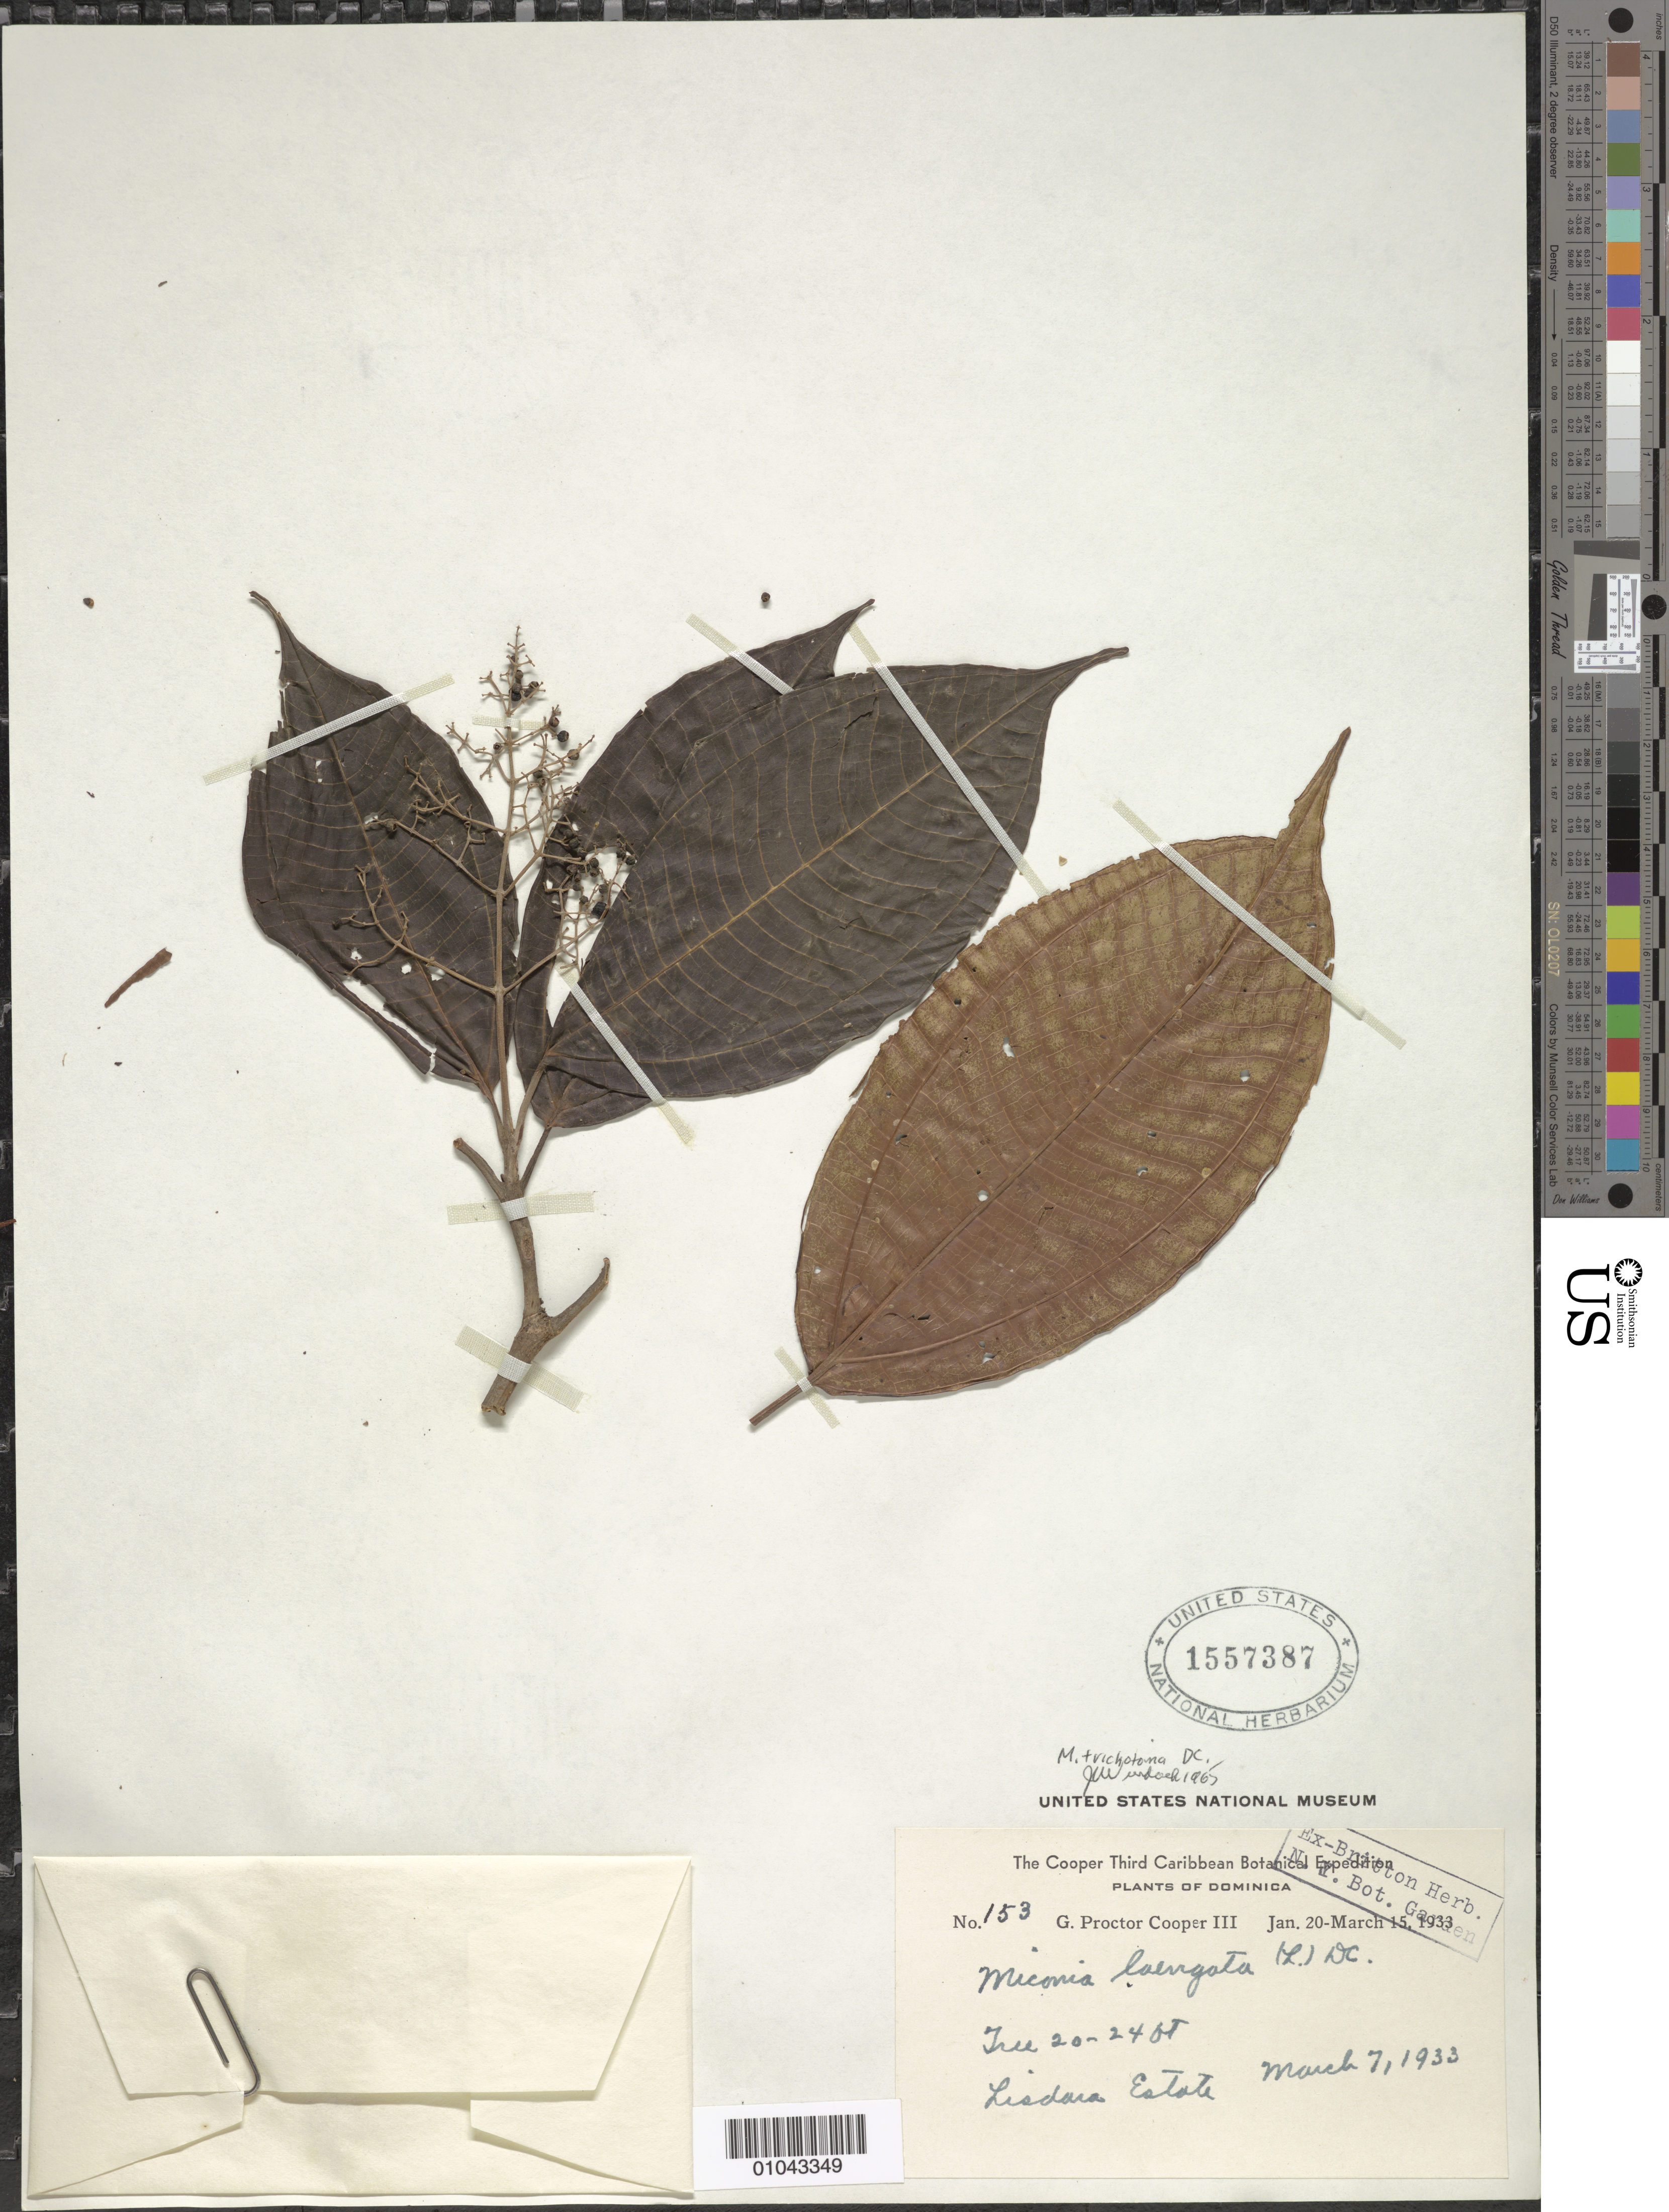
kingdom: Plantae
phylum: Tracheophyta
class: Magnoliopsida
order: Myrtales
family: Melastomataceae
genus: Miconia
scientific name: Miconia trichotoma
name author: (Desr.) DC.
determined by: Wurdack, John J., (US), US (UNITED STATES)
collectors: G. Cooper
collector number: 153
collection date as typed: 07 Mar 1933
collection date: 1933-03-07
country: Dominica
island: Dominica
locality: Lisdara Estate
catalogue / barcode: US 1557387